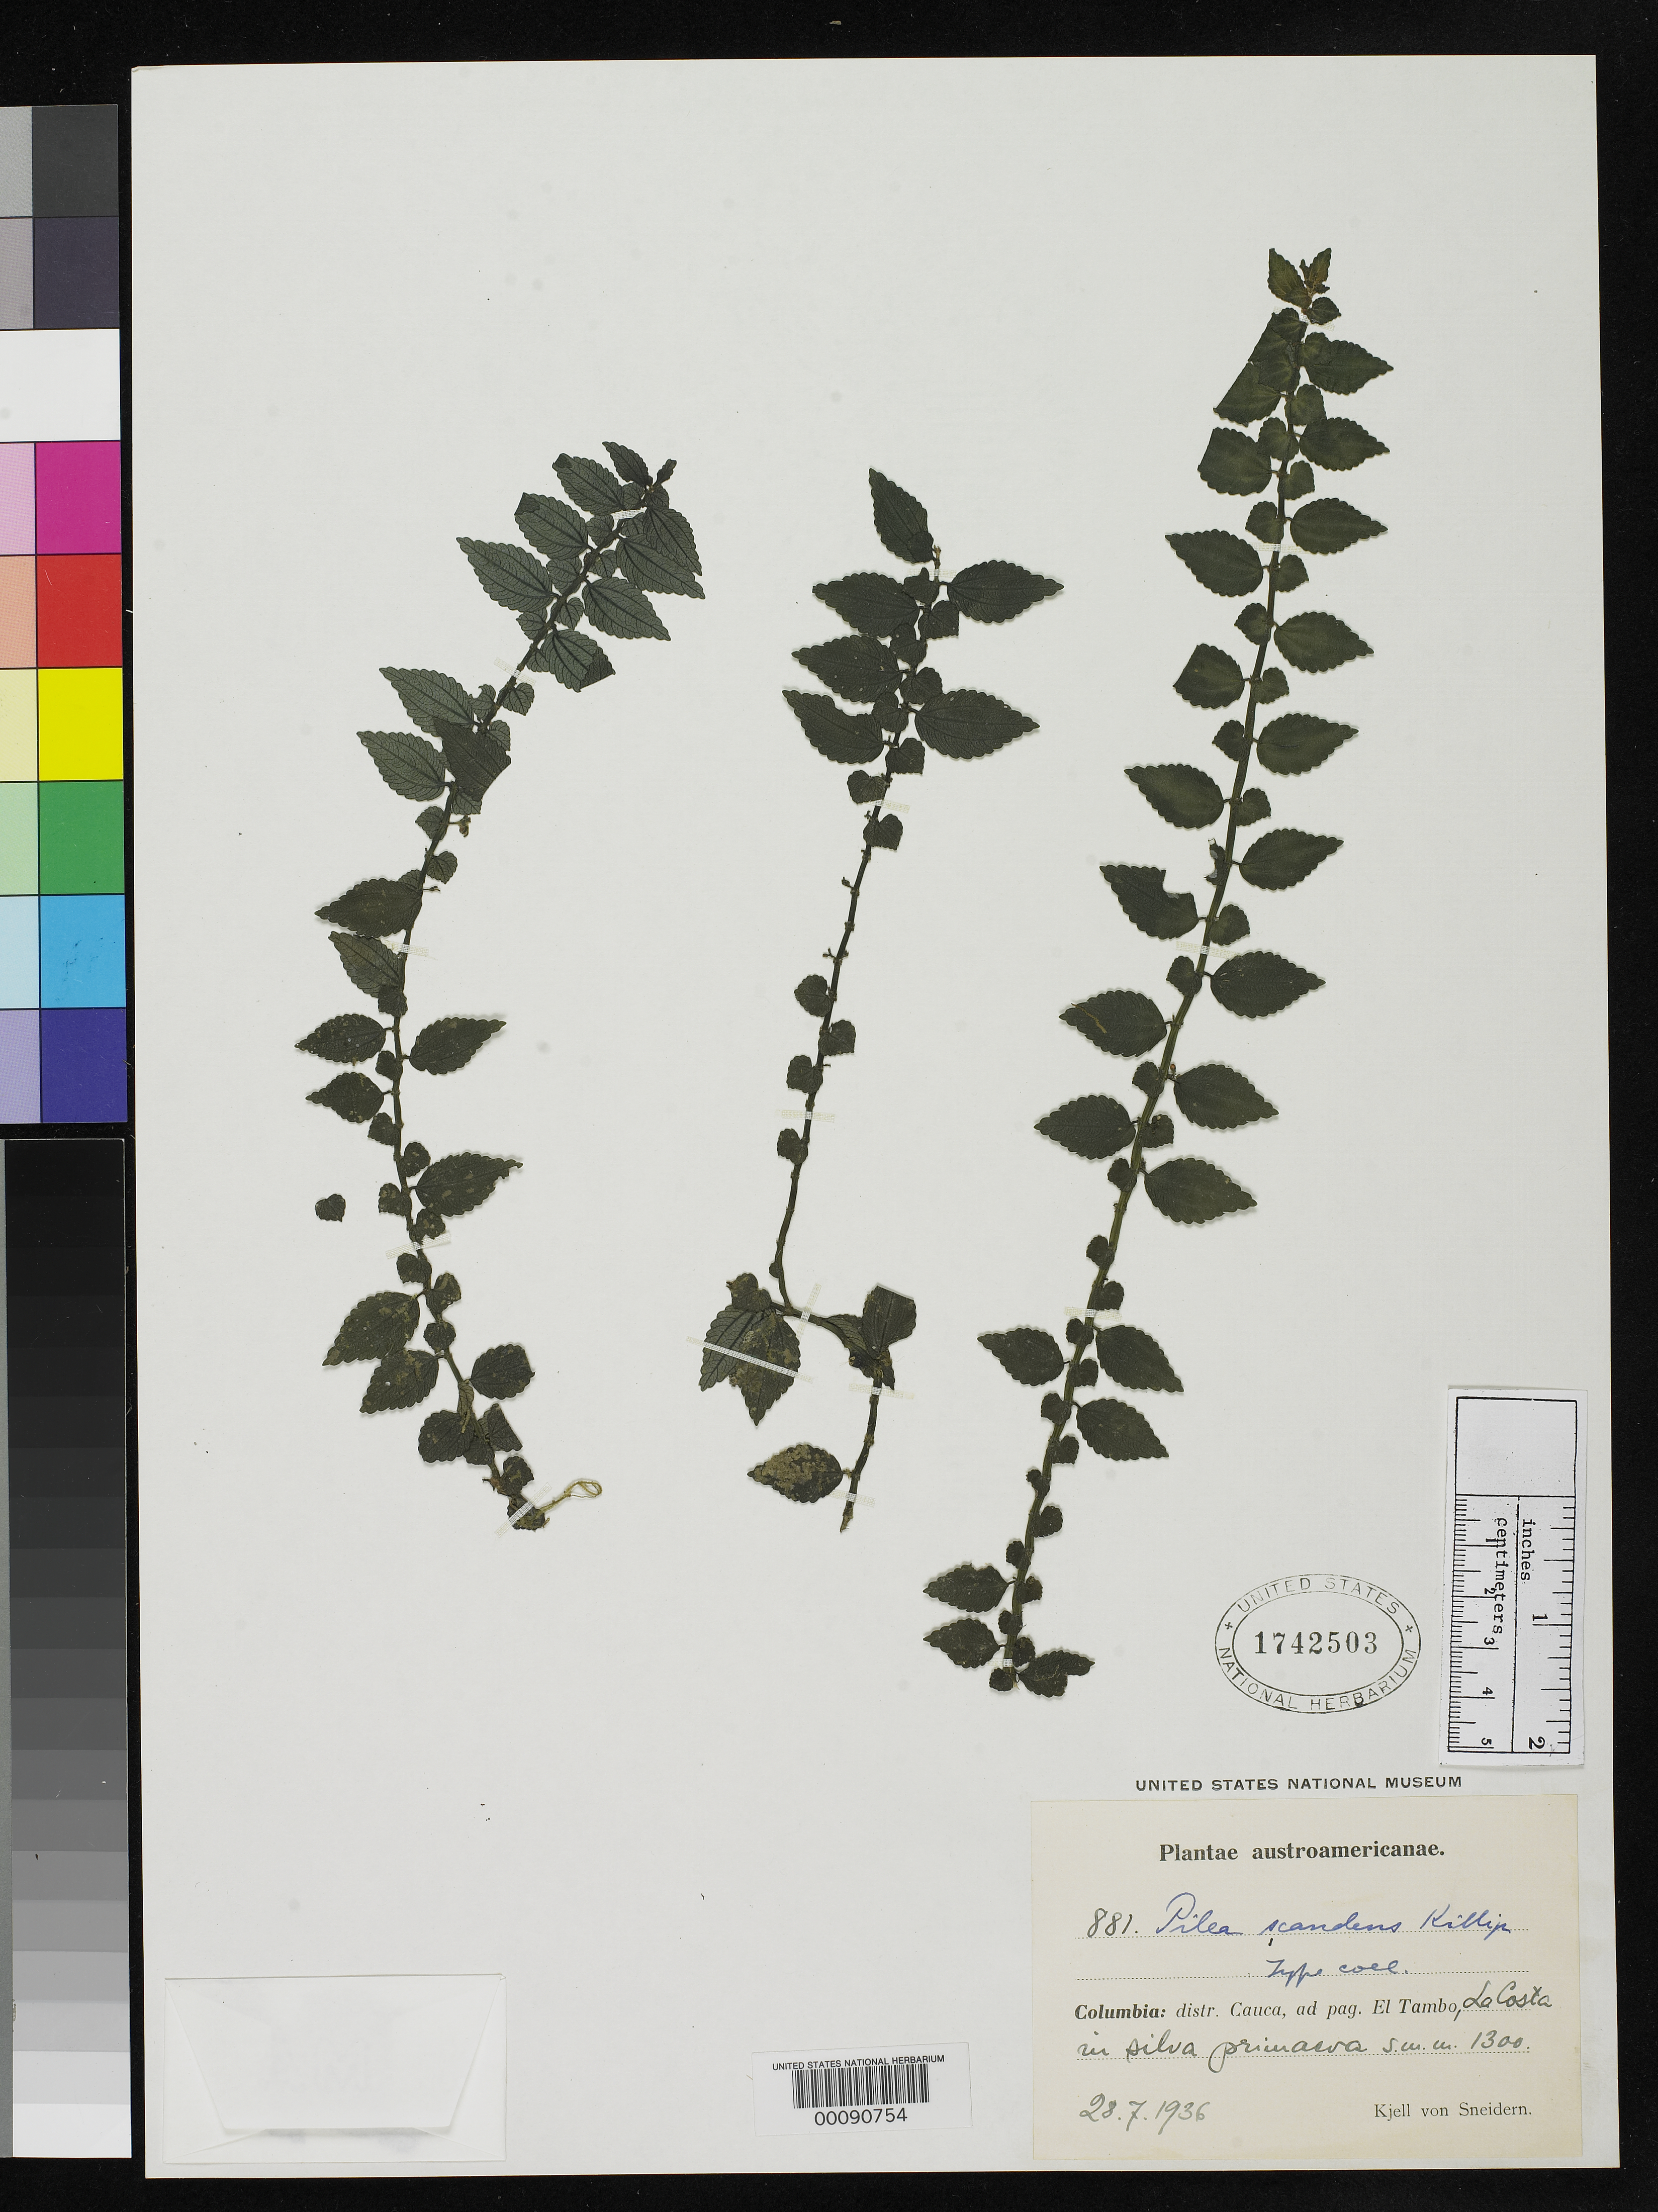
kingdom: Plantae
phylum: Tracheophyta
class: Magnoliopsida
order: Rosales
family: Urticaceae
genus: Pilea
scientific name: Pilea scandens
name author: Killip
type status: Isotype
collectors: K. von Sneidern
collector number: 881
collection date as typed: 28 Jul 1936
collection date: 1936-07-28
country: Colombia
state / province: Cauca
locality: El Tambo, La CoSta.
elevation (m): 1300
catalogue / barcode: US 1742503